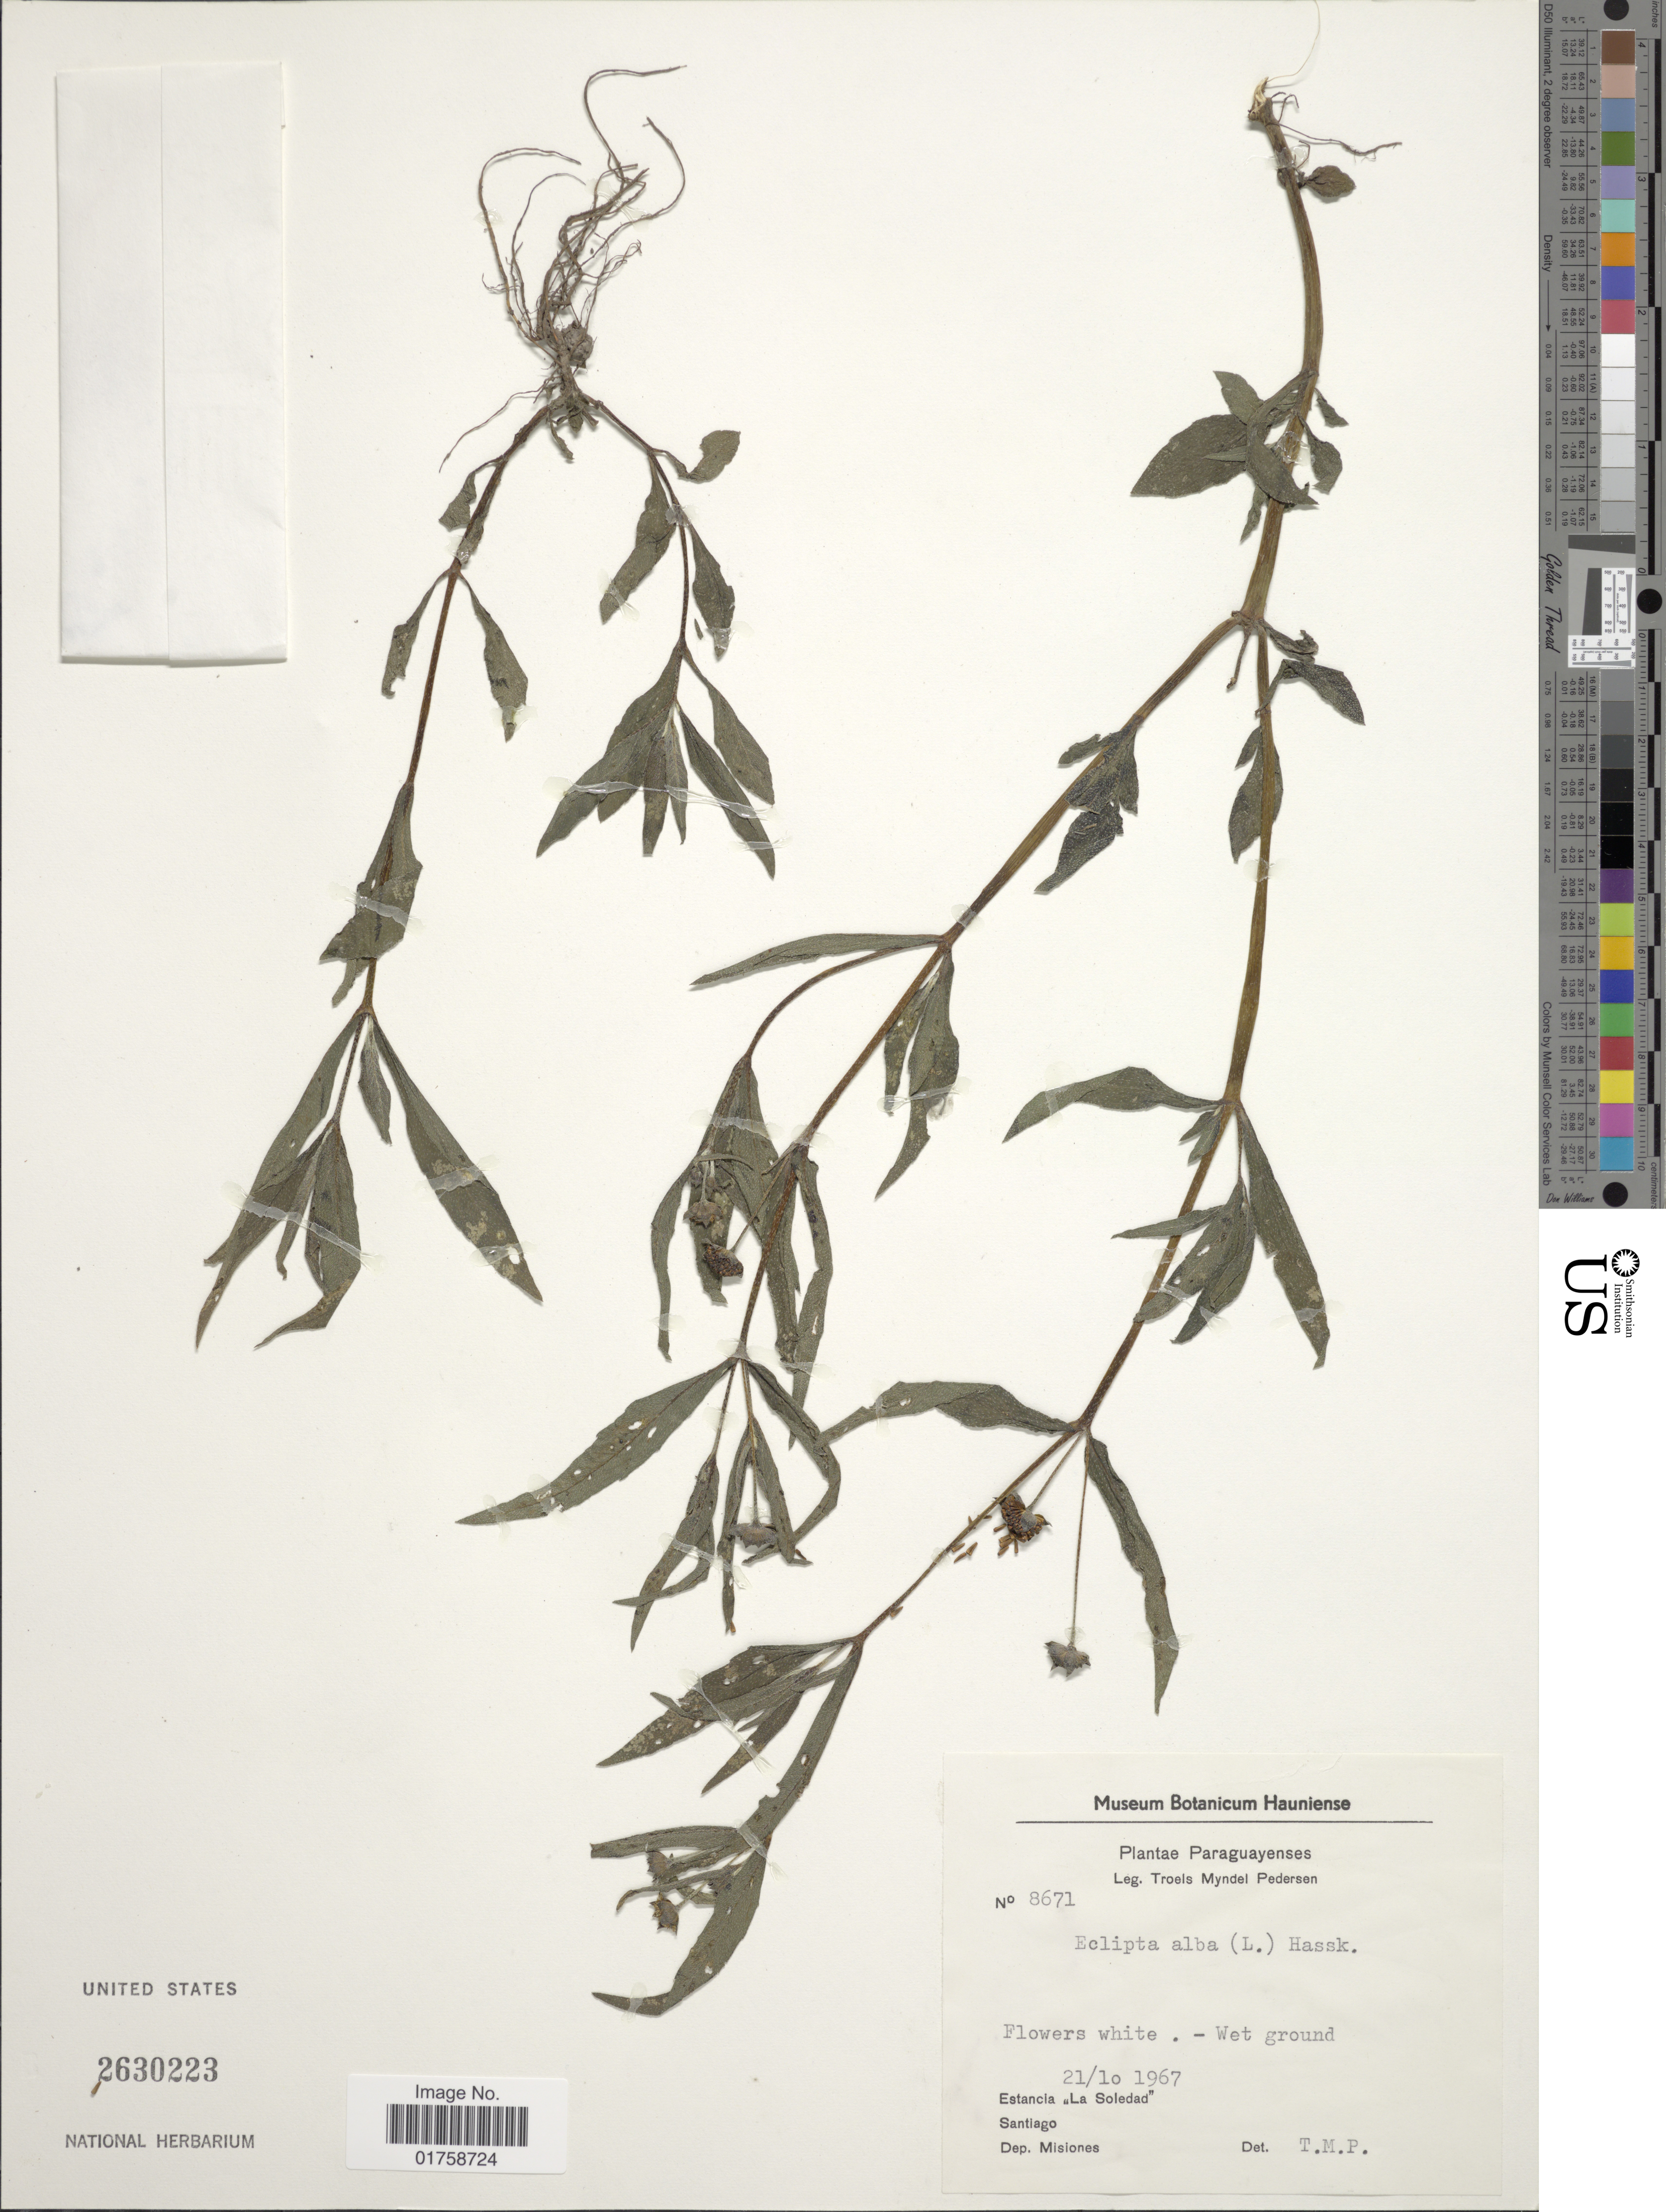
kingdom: Plantae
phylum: Tracheophyta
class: Magnoliopsida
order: Asterales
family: Asteraceae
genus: Eclipta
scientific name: Eclipta alba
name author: (L.) Hassk.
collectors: T. Pederson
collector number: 8671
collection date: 1967-10-21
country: Paraguay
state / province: Misiones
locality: Estancia "La Soledad" Santiago Dep. Misiones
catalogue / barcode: US 630223